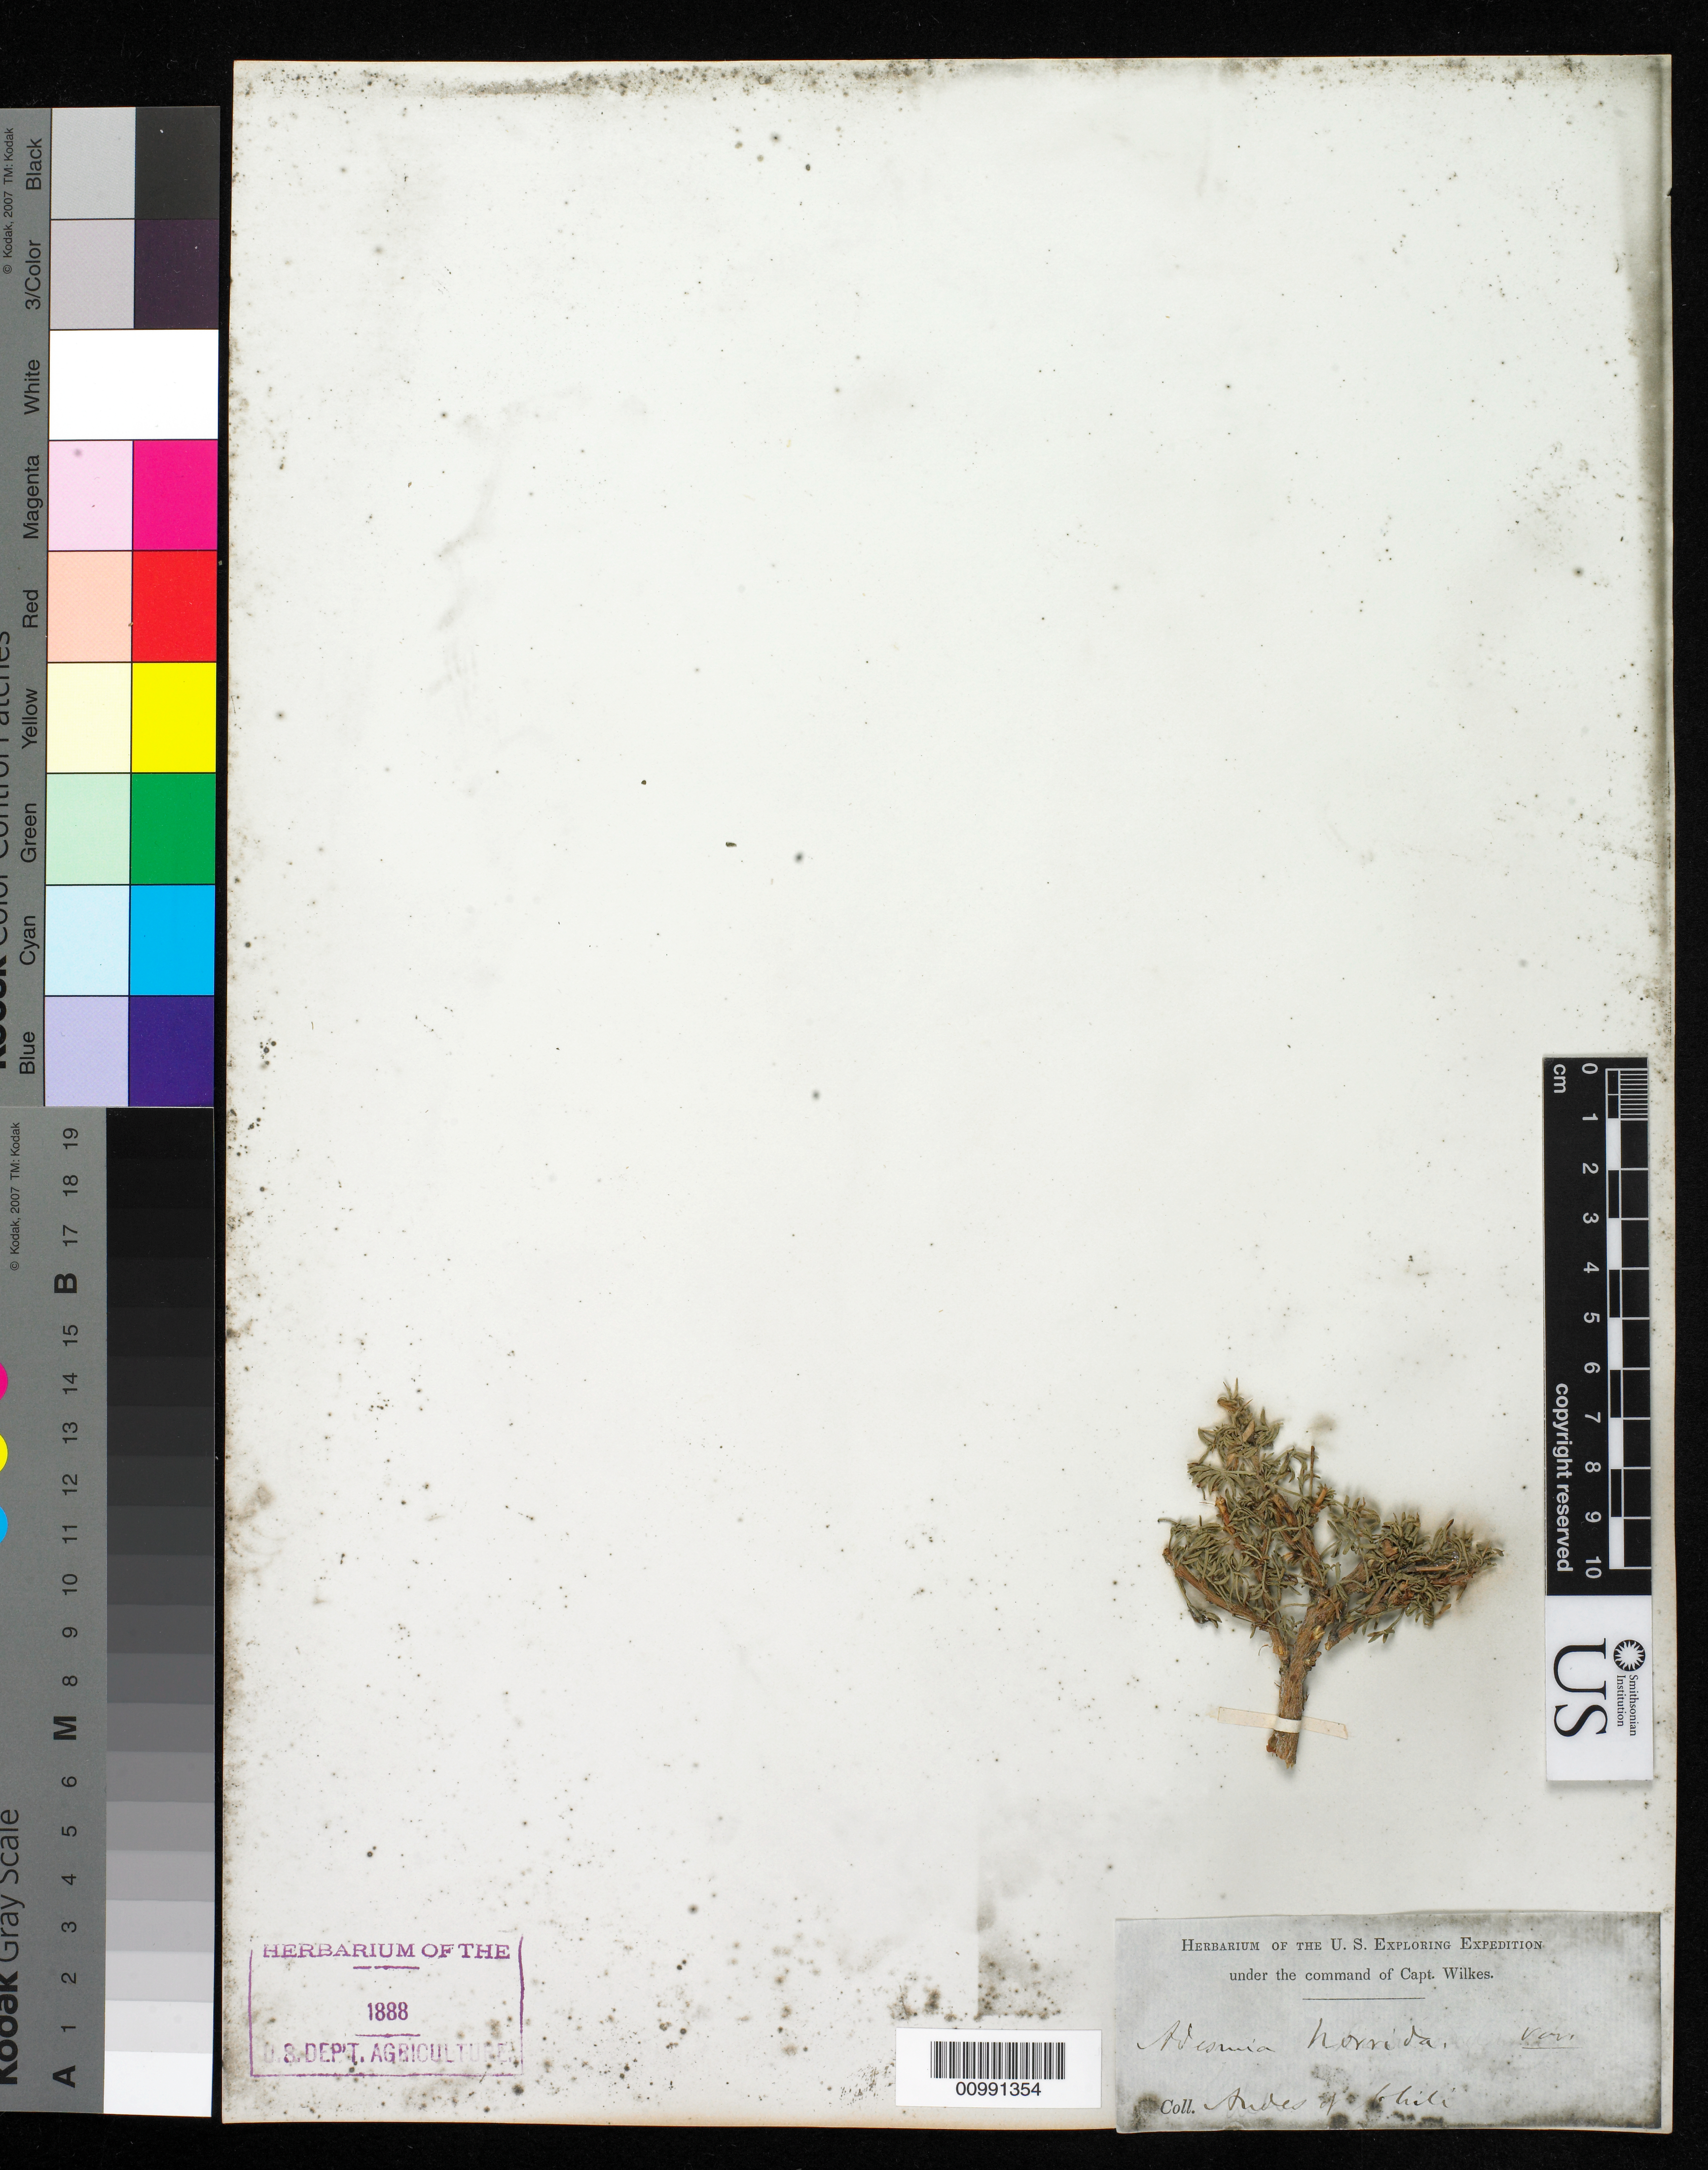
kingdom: Plantae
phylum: Tracheophyta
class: Magnoliopsida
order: Fabales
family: Fabaceae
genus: Adesmia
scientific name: Adesmia sp.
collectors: Wilkes Explor. Exped.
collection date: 1838/1842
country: Chile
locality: Andes of Chili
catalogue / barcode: US 98488